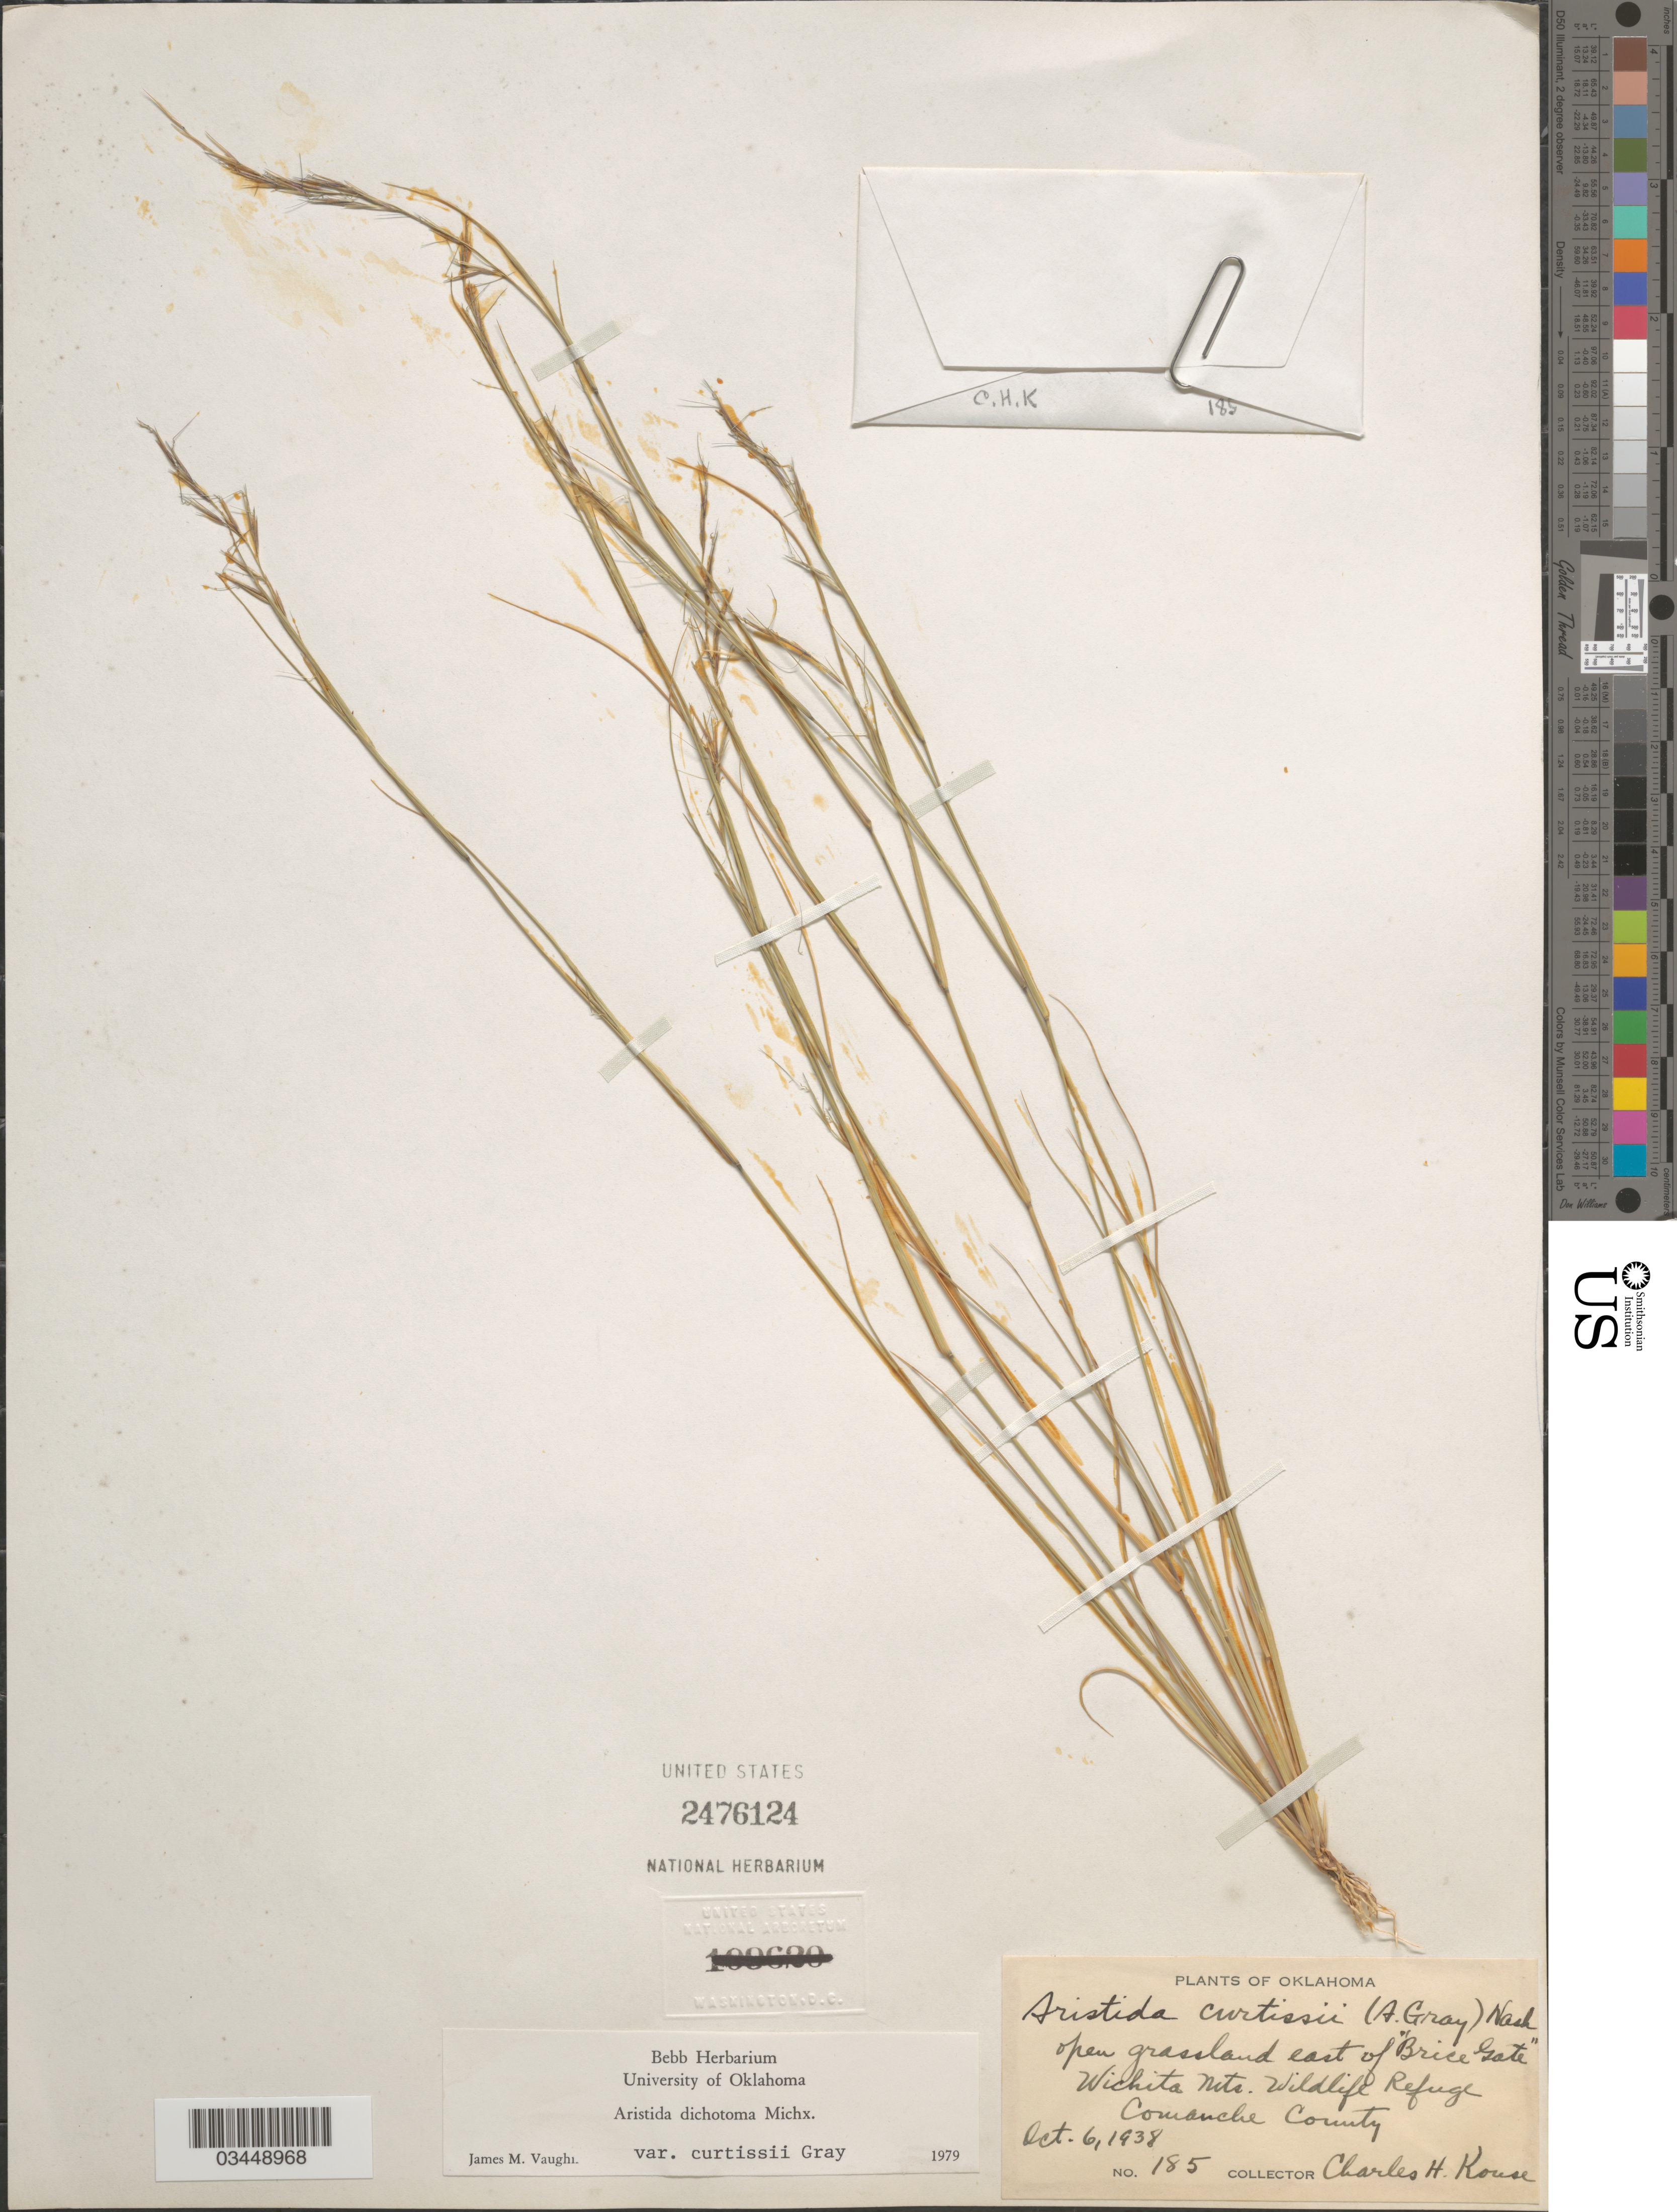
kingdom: Plantae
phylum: Tracheophyta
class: Liliopsida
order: Poales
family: Poaceae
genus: Aristida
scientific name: Aristida dichotoma var. curtisii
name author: A. Gray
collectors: C. Rouse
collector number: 185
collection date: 1938-10-06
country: United States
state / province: Oklahoma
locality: Open grassland east of "Brice Gate" Wichita Mts. Wildlife Refuge Comanche County.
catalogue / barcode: US 2476124